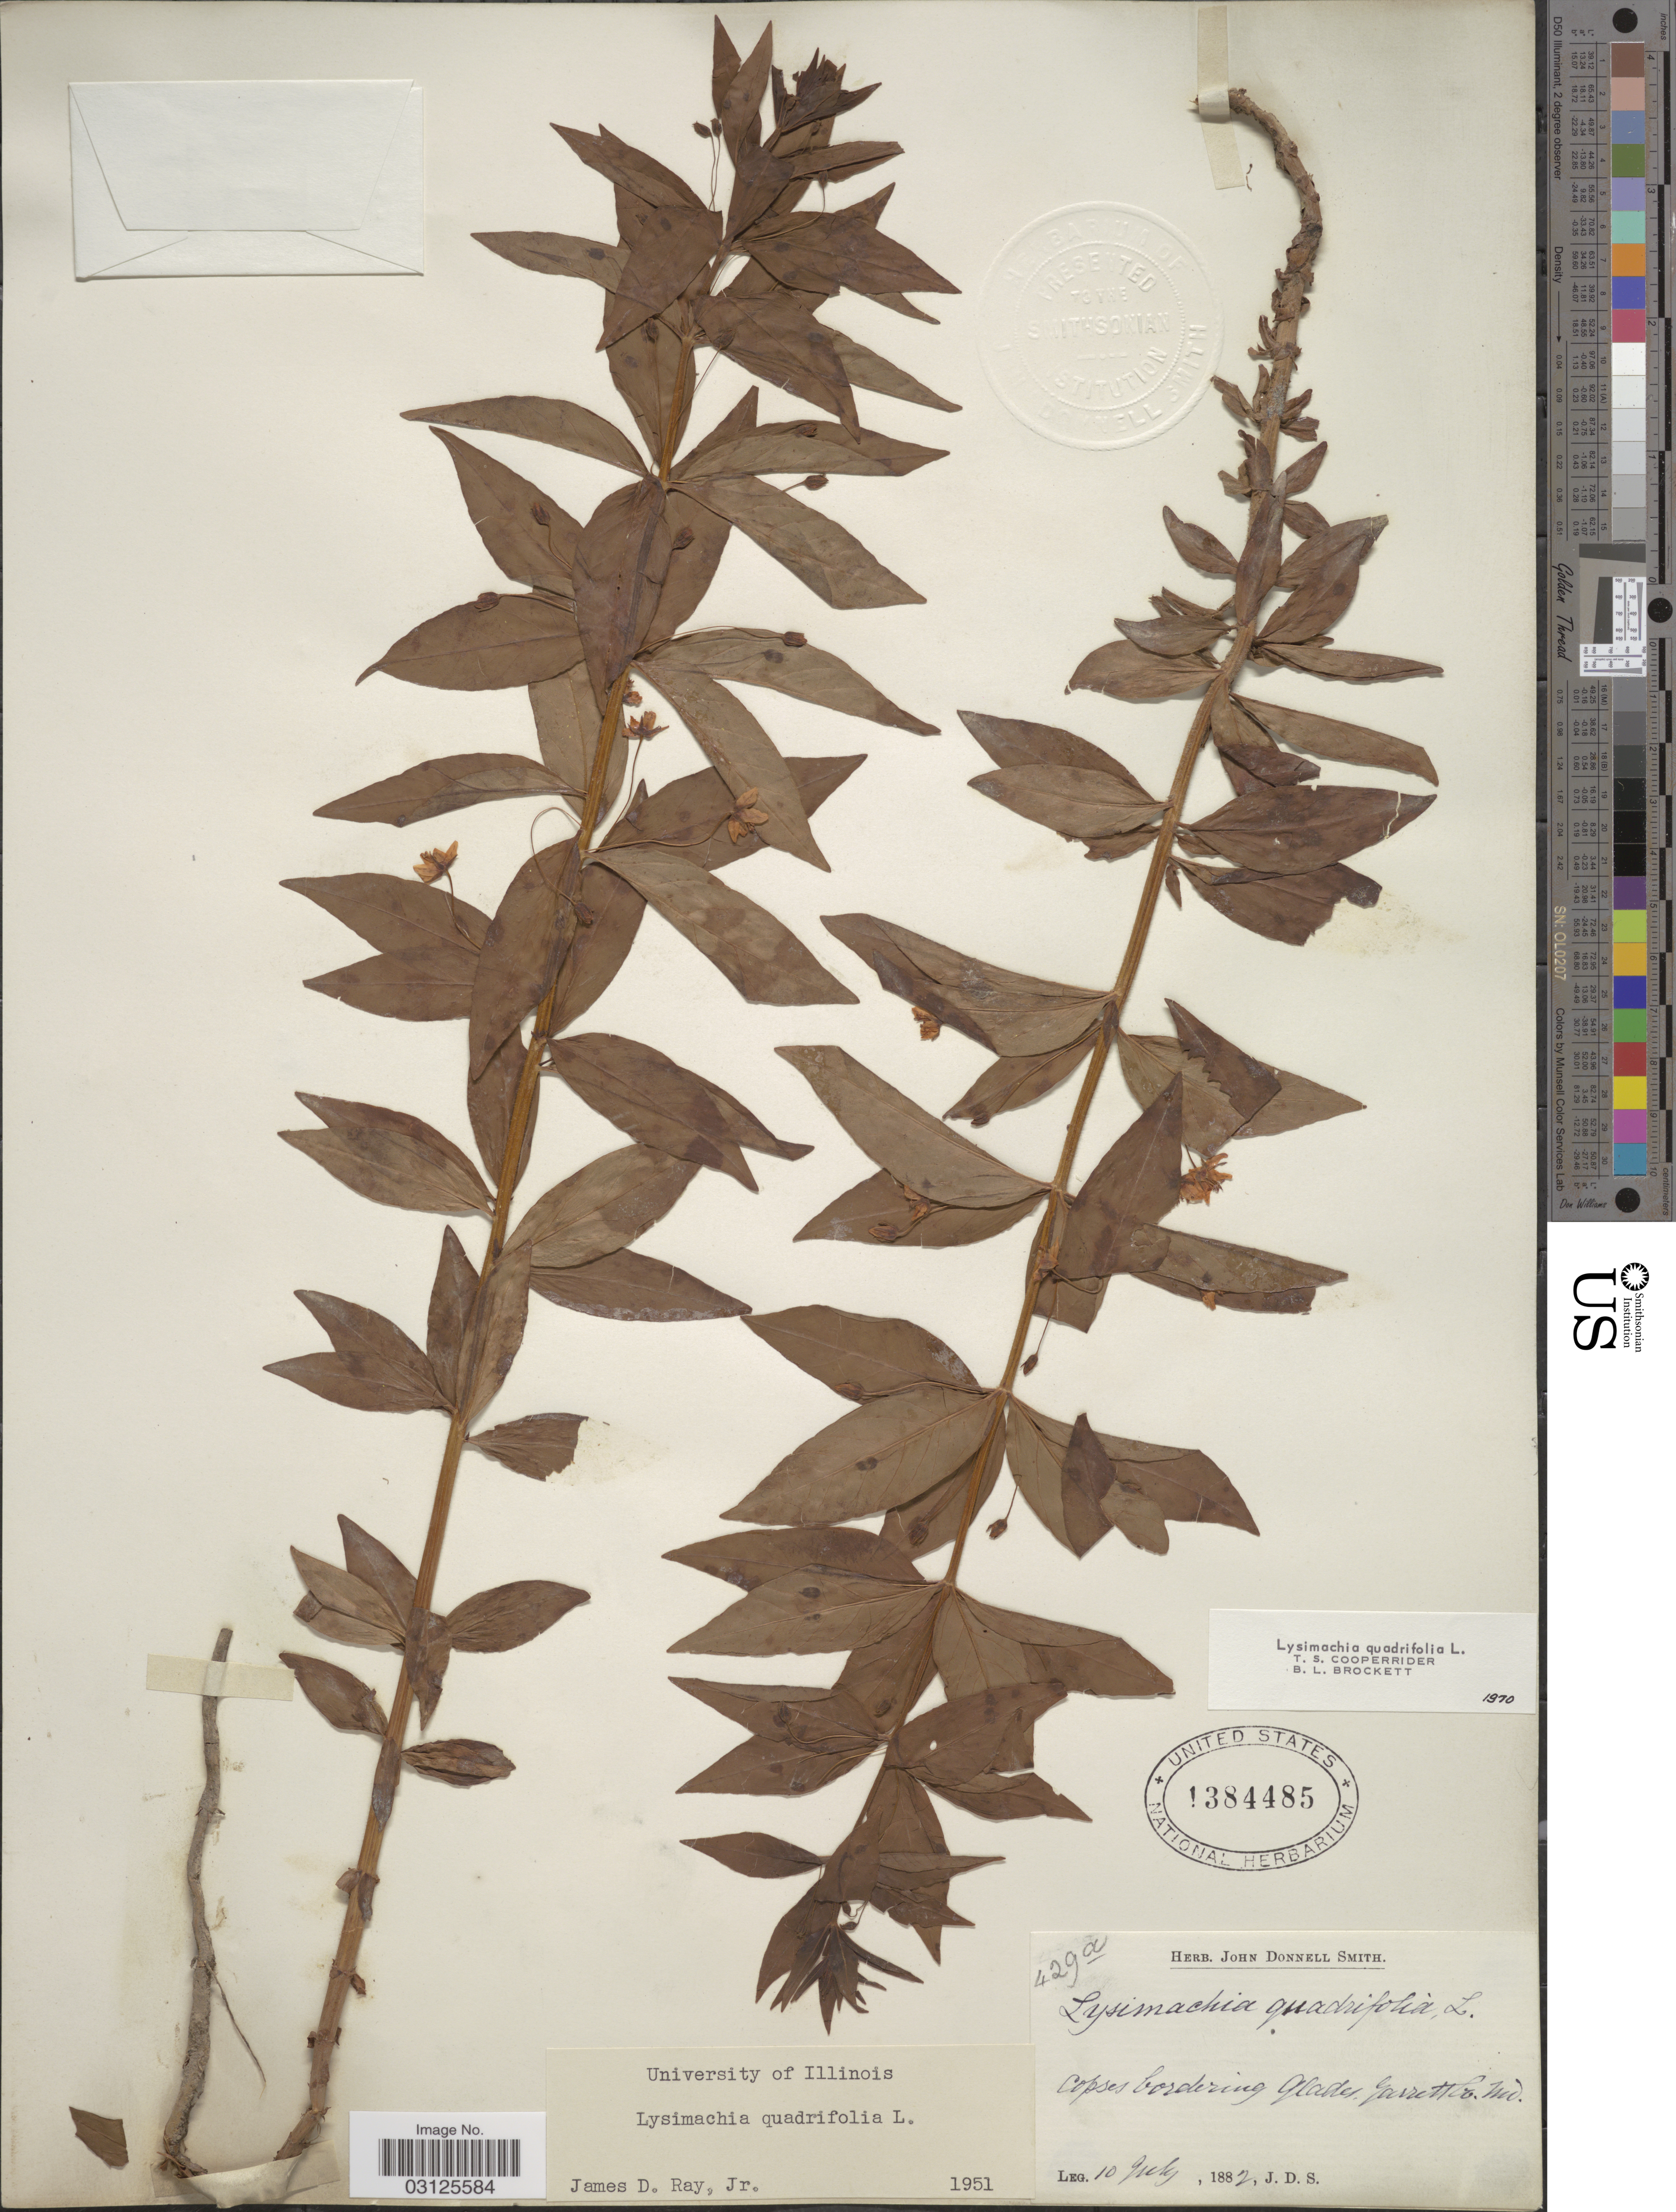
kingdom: Plantae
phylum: Tracheophyta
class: Magnoliopsida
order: Ericales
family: Primulaceae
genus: Lysimachia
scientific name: Lysimachia quadrifolia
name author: L.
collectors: J. Donnell Smith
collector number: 429a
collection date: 1882-07-10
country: United States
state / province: Maryland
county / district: Garrett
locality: Copses bordering Glades, Garrett Co., Md.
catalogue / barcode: US 1384485